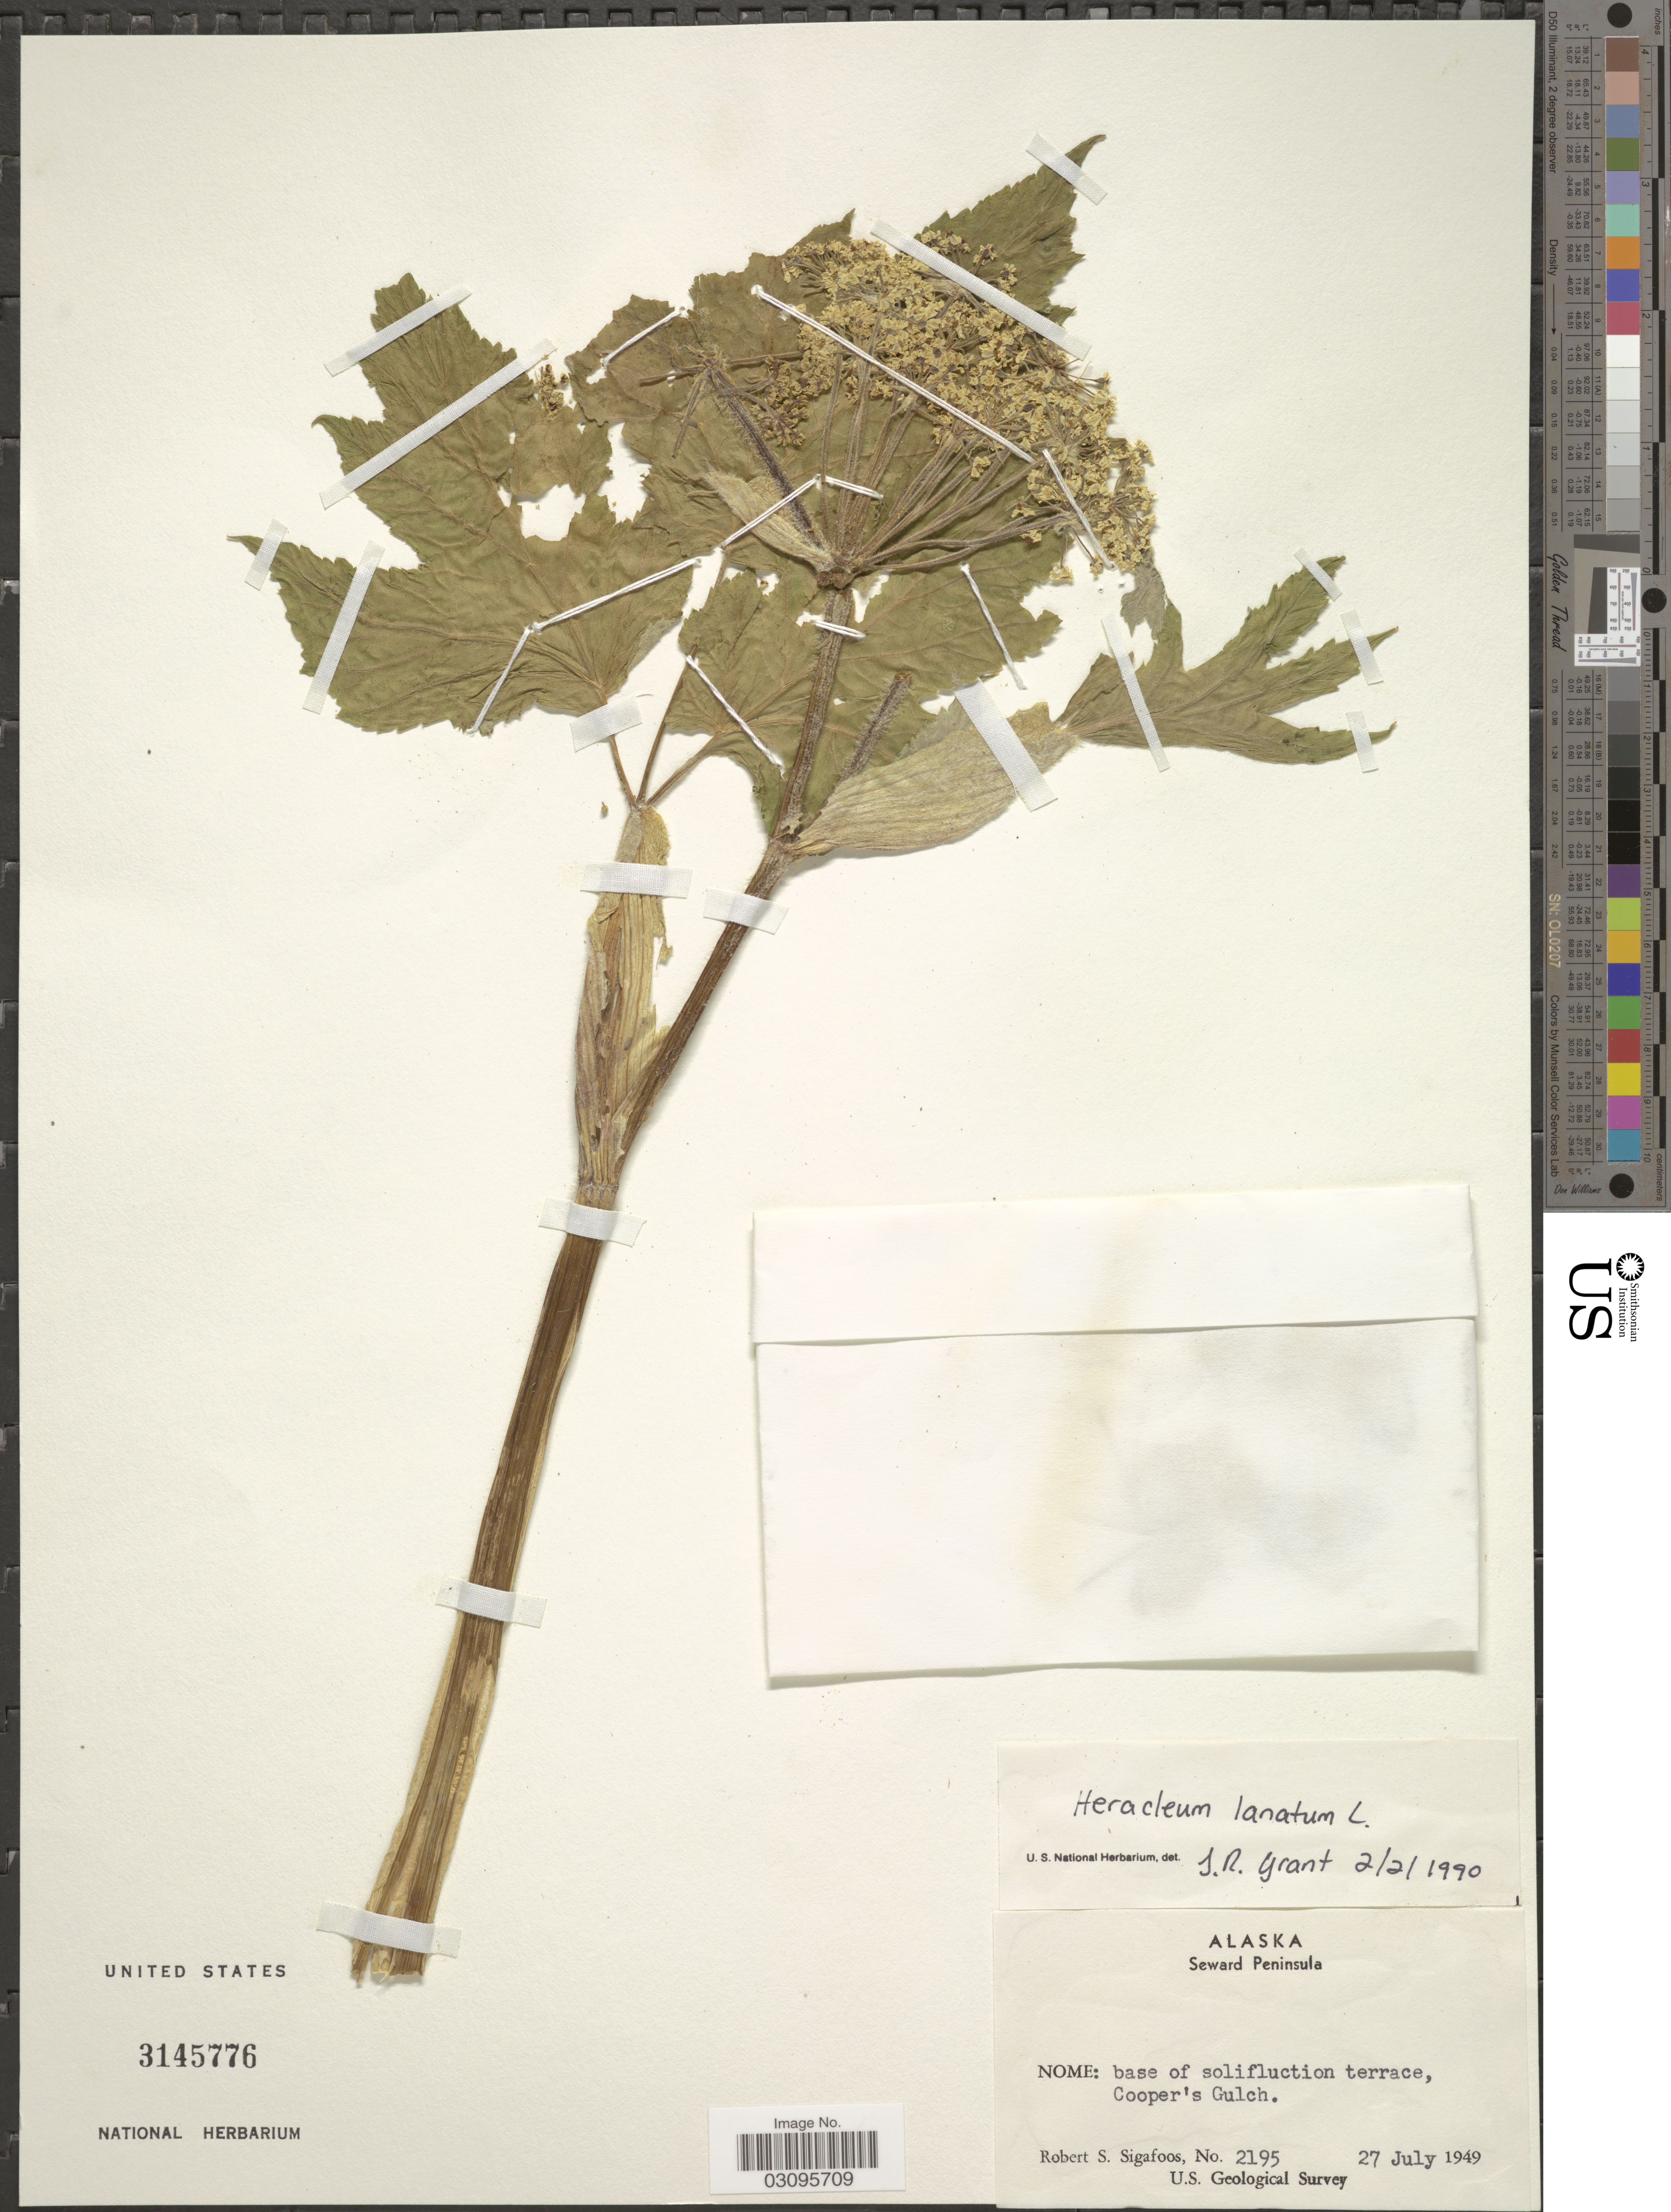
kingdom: Plantae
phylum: Tracheophyta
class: Magnoliopsida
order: Apiales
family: Apiaceae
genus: Heracleum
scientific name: Heracleum lanatum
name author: Michx.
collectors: R. Sigafoos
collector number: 2195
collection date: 1949-07-27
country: United States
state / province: Alaska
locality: Seward Peninsula. Nome: Cooper's Gulch.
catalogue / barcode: US 3145776